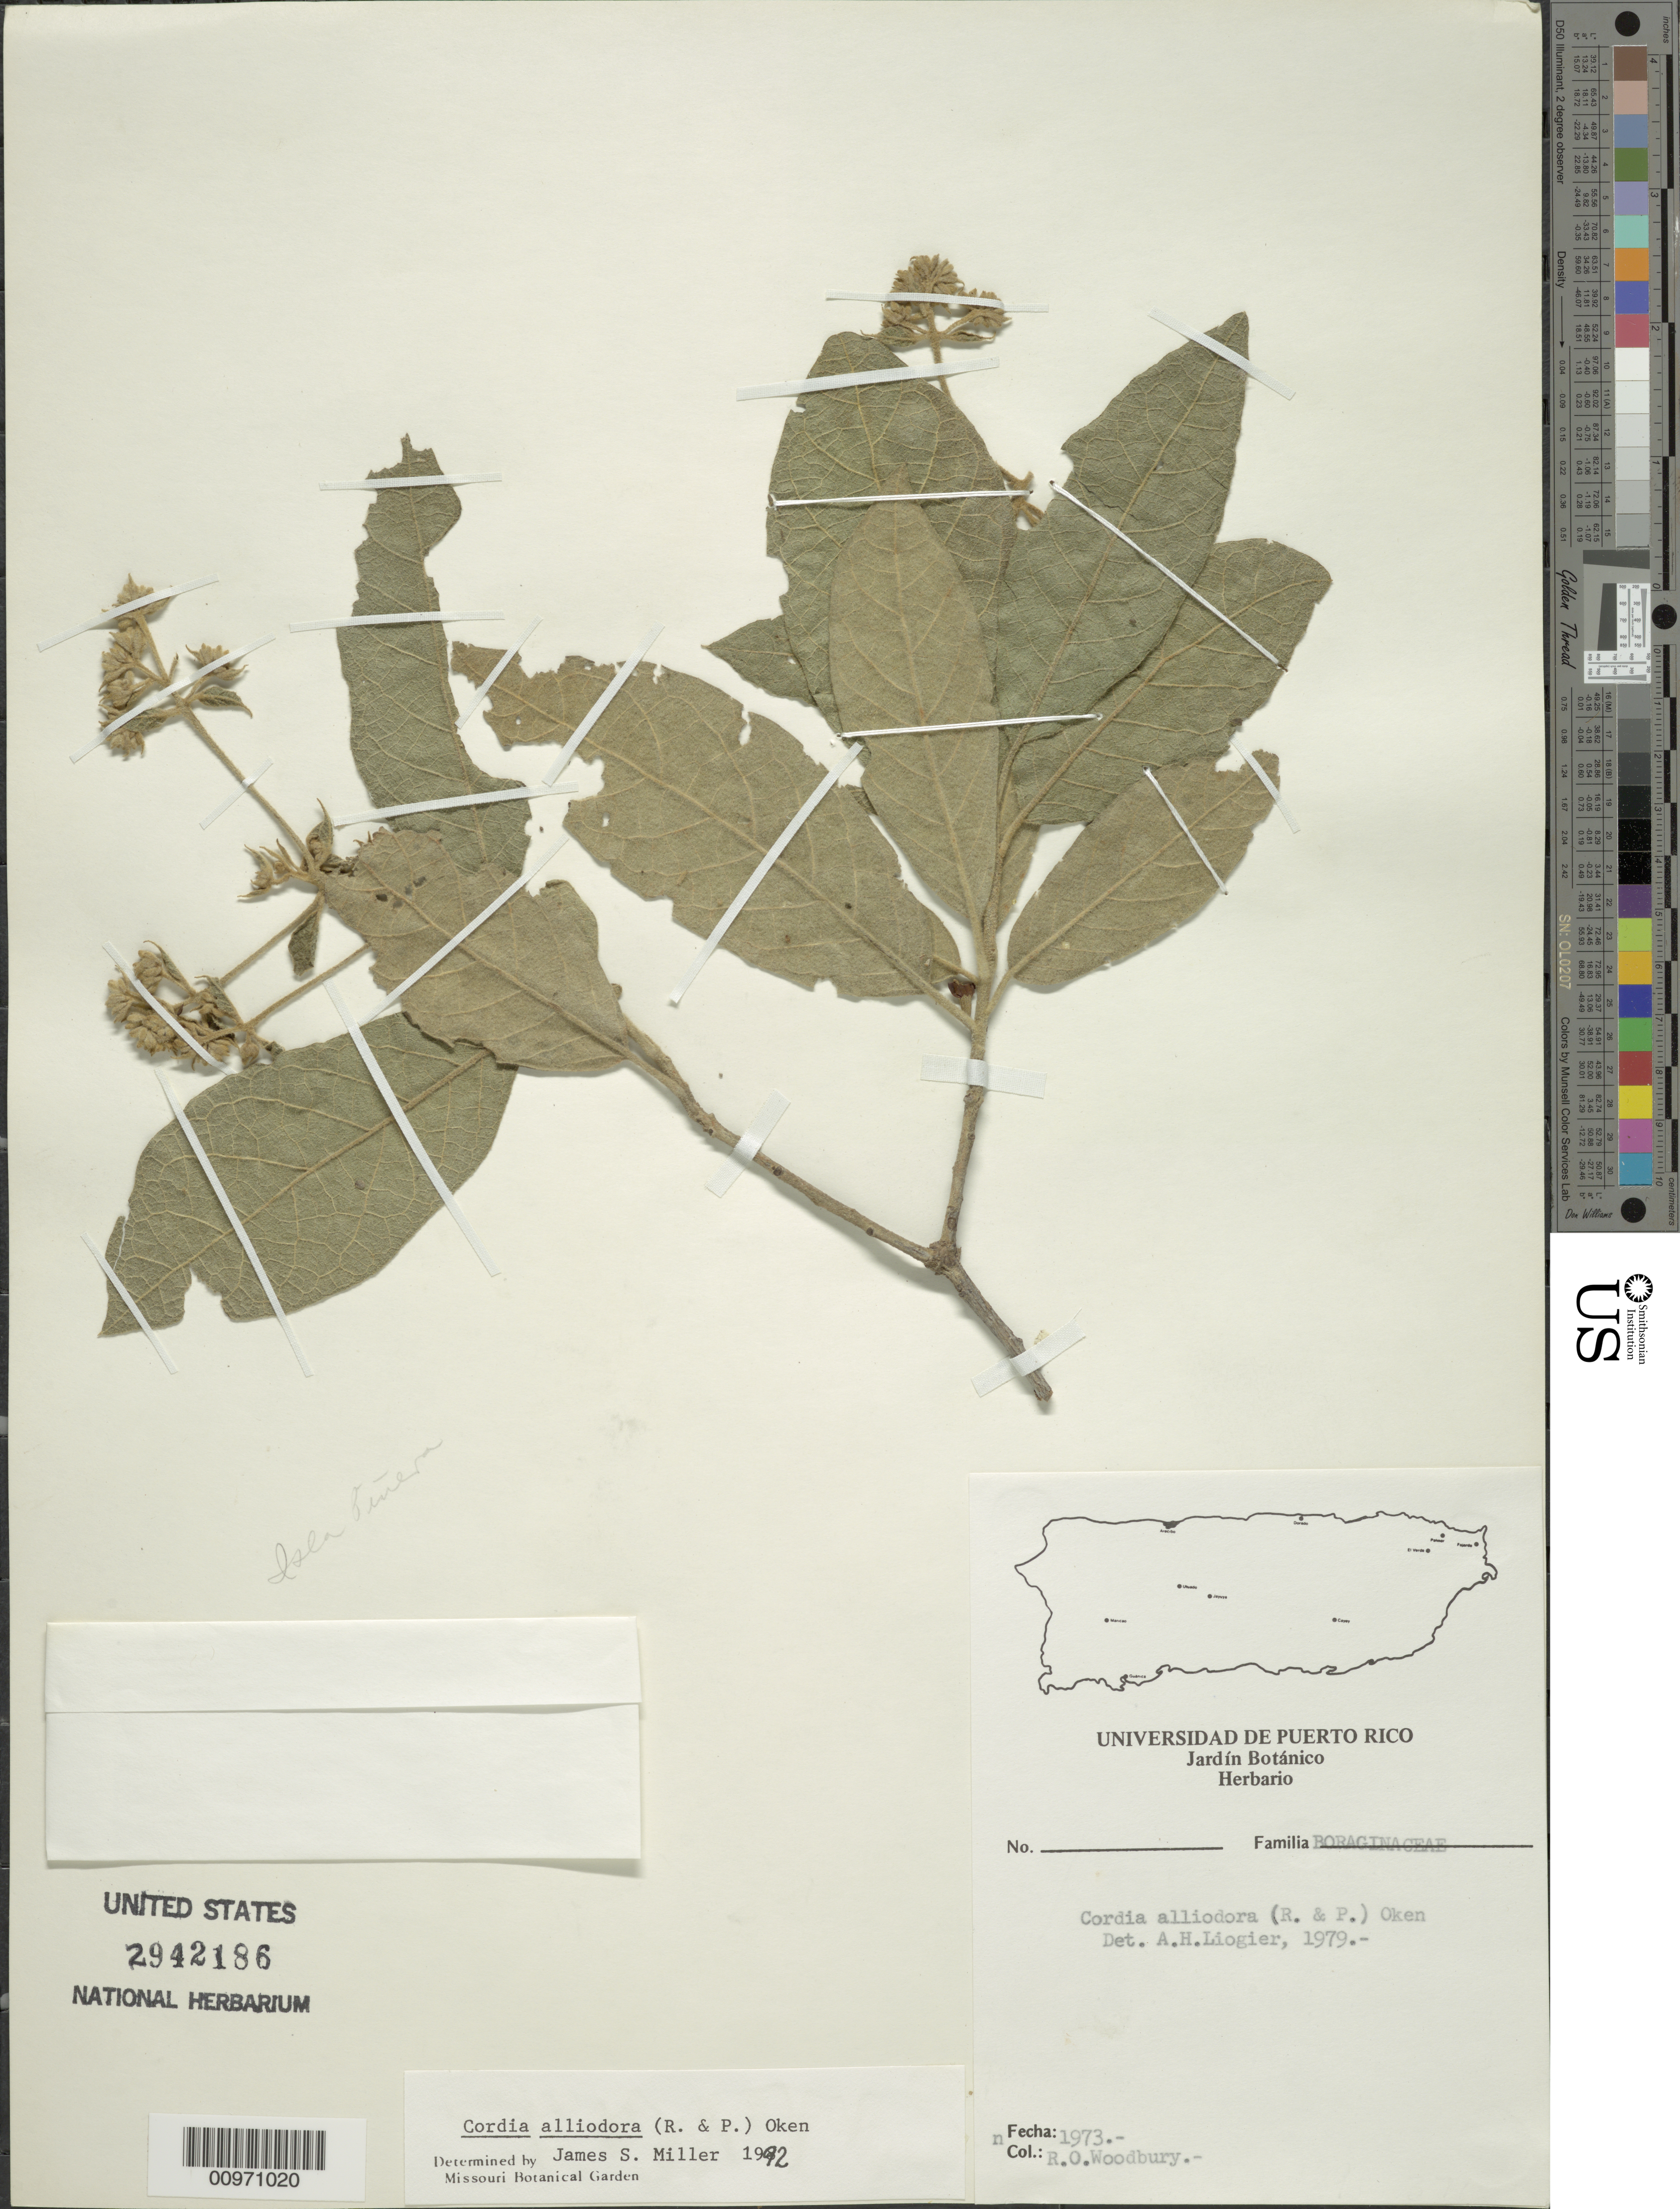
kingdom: Plantae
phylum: Tracheophyta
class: Magnoliopsida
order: Boraginales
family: Cordiaceae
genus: Cordia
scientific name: Cordia alliodora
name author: (Ruiz & Pav.) Oken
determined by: Miller, James S., (MO), Missouri Botanical Garden (UNITED STATES)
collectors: R. O. Woodbury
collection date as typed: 1973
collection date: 1973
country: Puerto Rico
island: Puerto Rico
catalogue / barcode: US 2942186